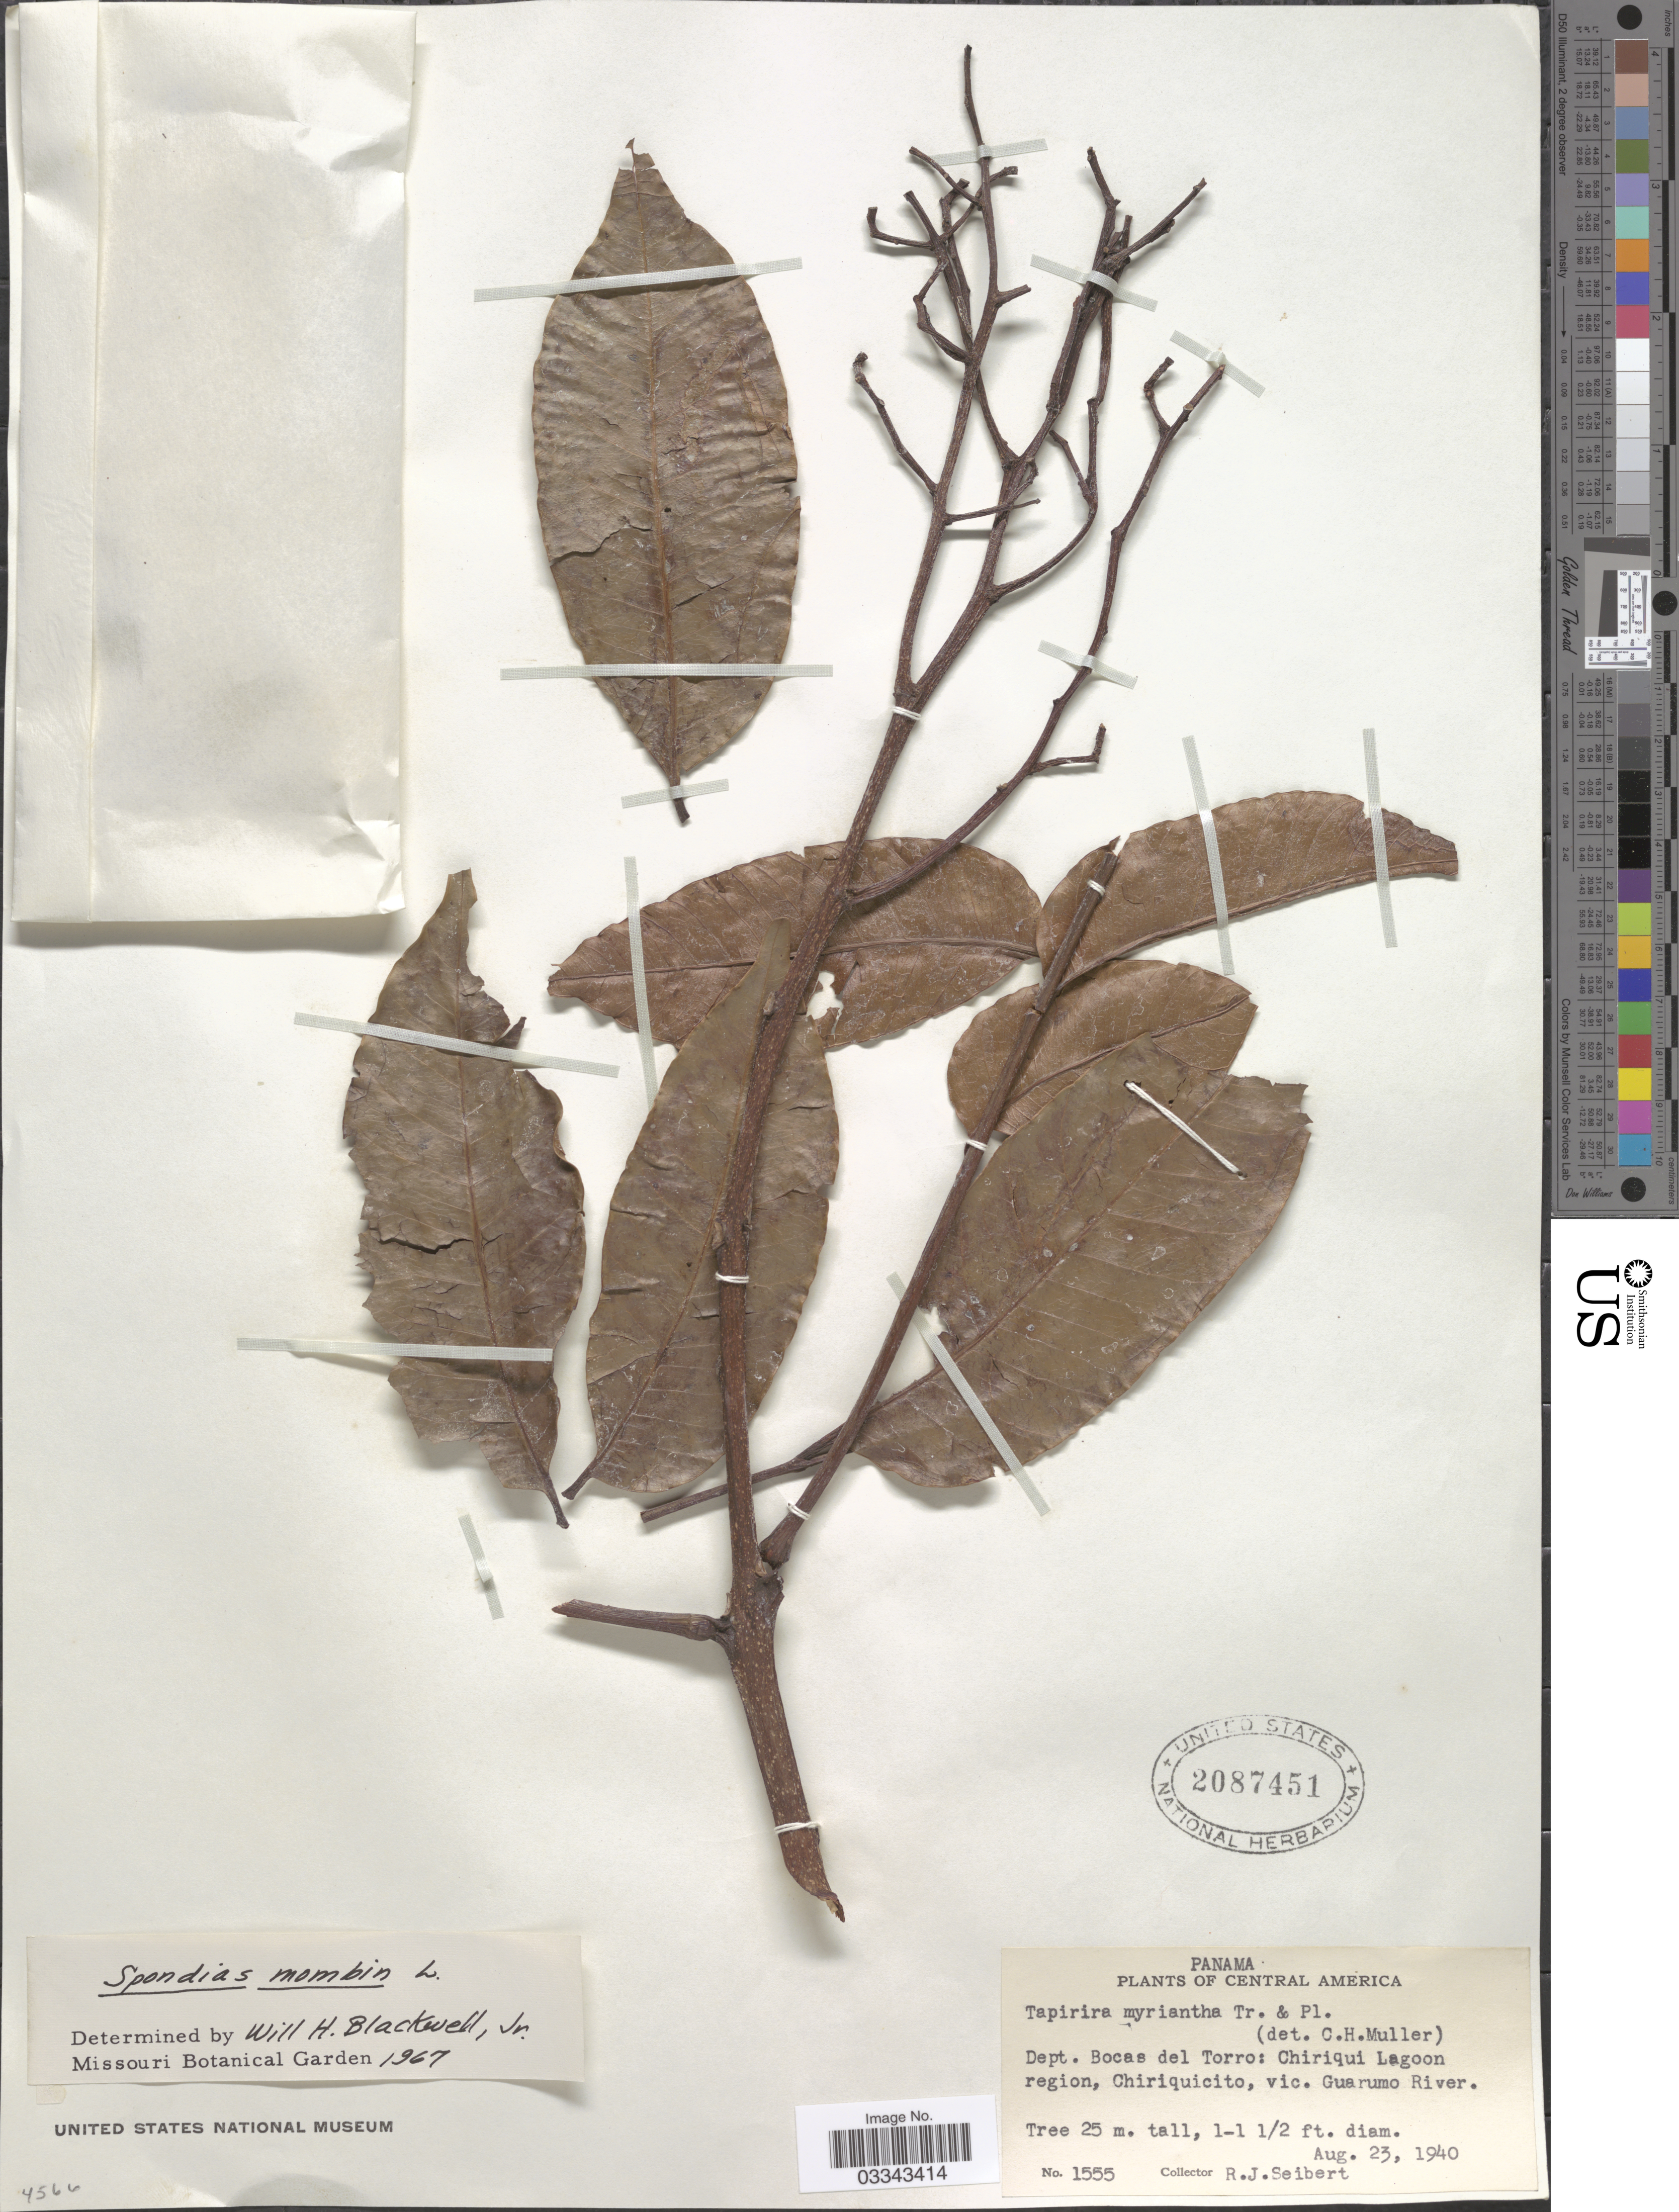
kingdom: Plantae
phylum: Tracheophyta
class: Magnoliopsida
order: Sapindales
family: Anacardiaceae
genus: Spondias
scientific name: Spondias mombin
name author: L.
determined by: Mitchell, John D.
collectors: R. J. Seibert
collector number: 1555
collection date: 1940-08-23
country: Panama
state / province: Bocas del Toro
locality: Dept. Bocas del Torro: Chiriqui Lagoon region, Chiriquicito, vic. Guarumo River.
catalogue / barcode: US 2087451